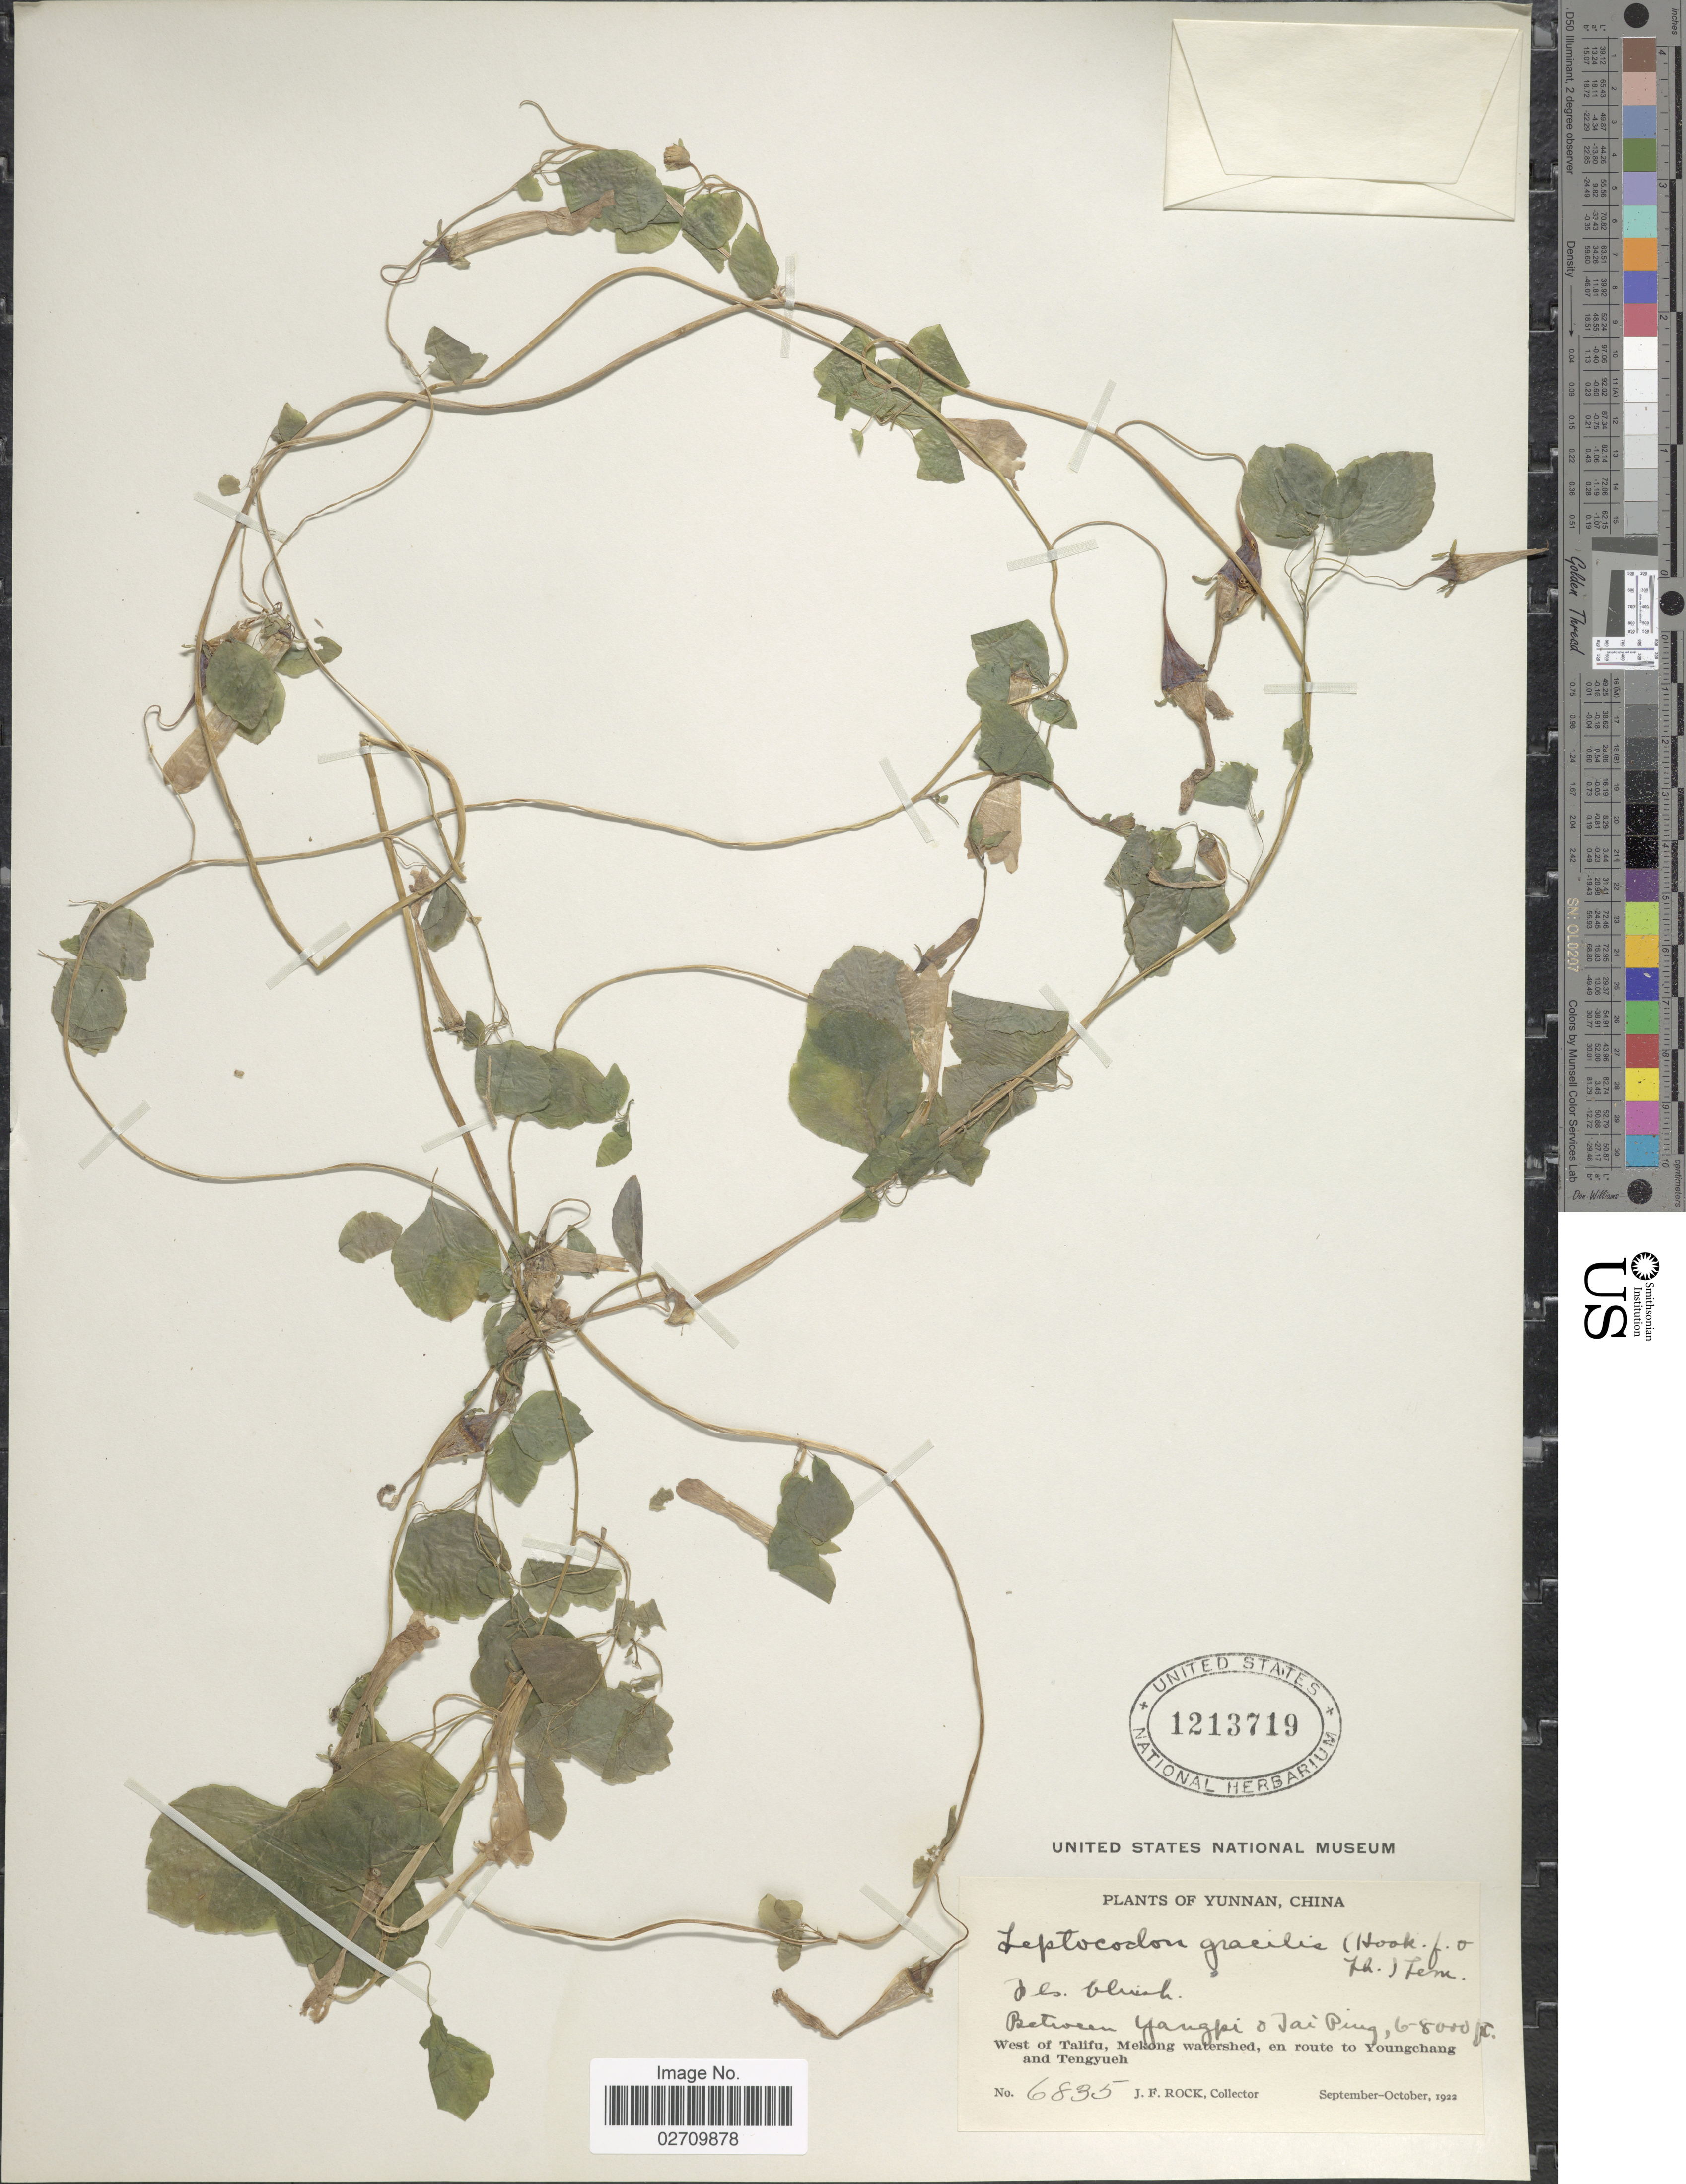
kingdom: Plantae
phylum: Tracheophyta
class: Magnoliopsida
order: Asterales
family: Campanulaceae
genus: Leptocodon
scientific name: Leptocodon gracilis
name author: (Hook. f. & Thomson) Lem.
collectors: J. F. Rock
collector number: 6835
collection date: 1922-09/1922-10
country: China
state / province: Yunnan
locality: Between Yangki & Jai Ping, West of Talifu, Mekong watershed, en route to Youngchang and Tengyueh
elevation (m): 1829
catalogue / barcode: US 1213719